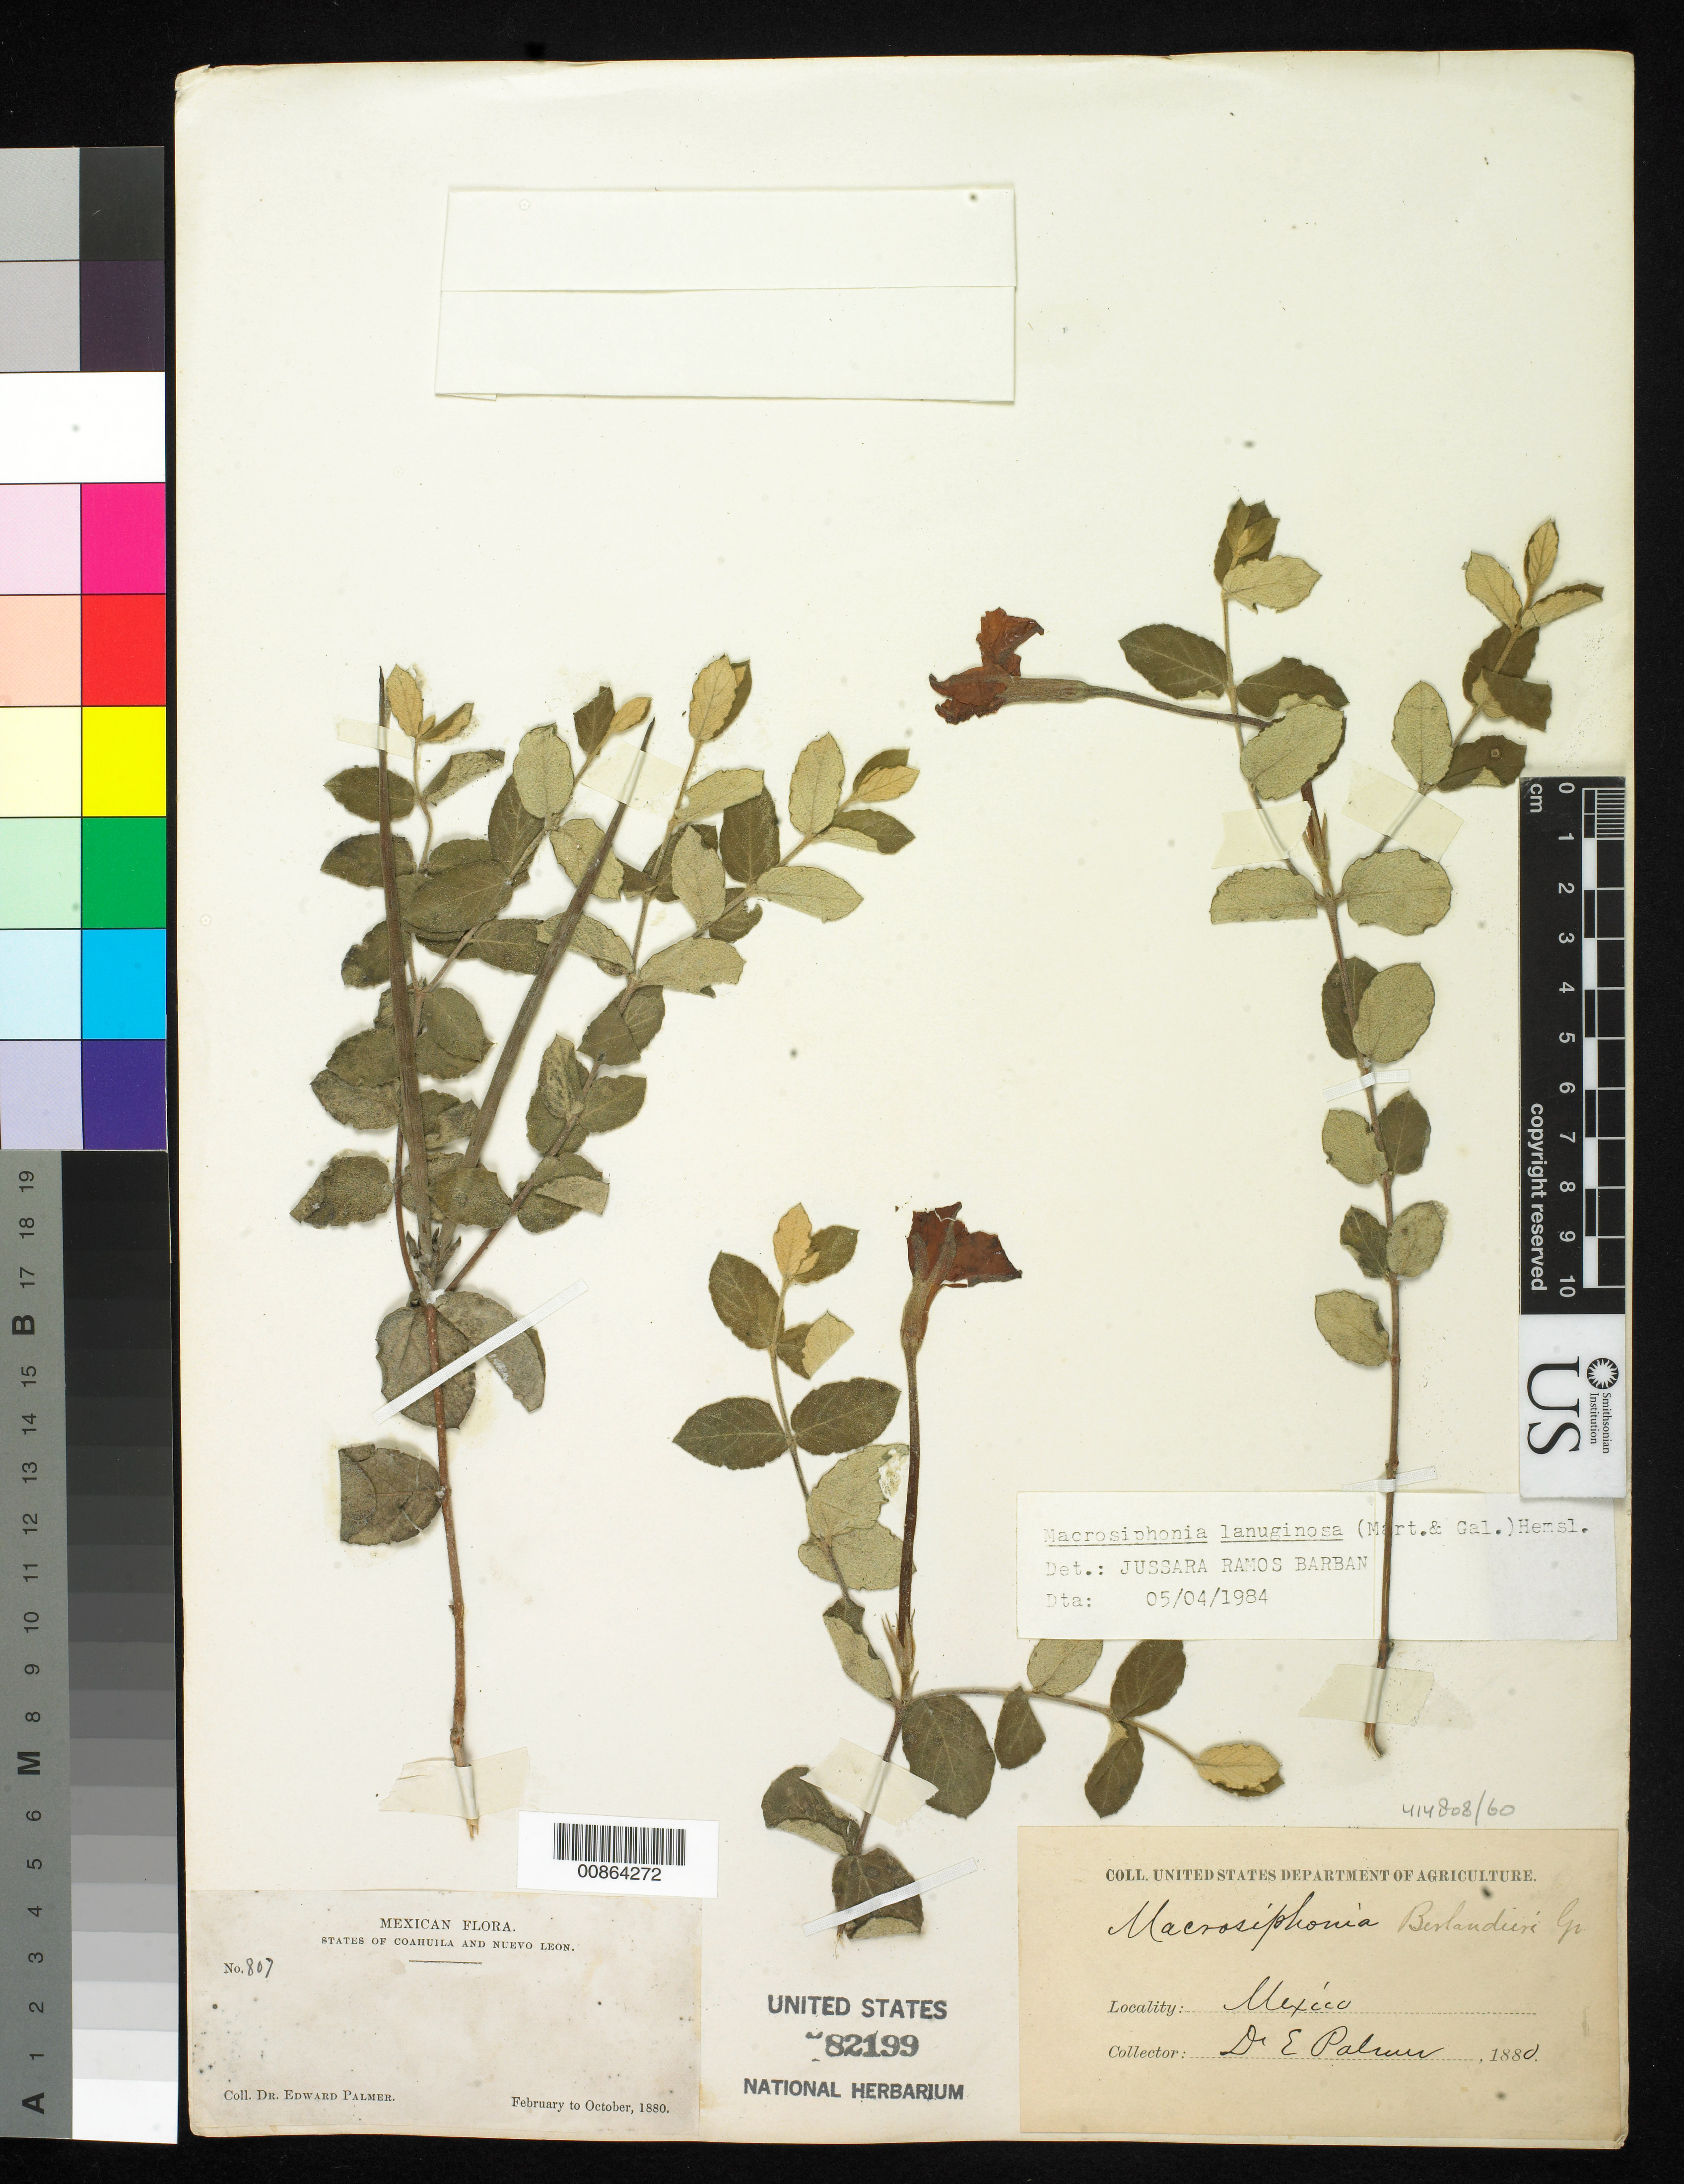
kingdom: Plantae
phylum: Tracheophyta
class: Magnoliopsida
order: Gentianales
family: Apocynaceae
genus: Macrosiphonia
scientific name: Macrosiphonia lanuginosa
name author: (M. Martens & Galeotti) Hemsl.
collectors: E. Palmer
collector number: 807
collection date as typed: Feb 1880 to -- Oct 1880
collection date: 1880-02/1880-10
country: Mexico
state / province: Coahuila / Nuevo León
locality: States of Coahuila and Nuevo León.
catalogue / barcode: US 82199